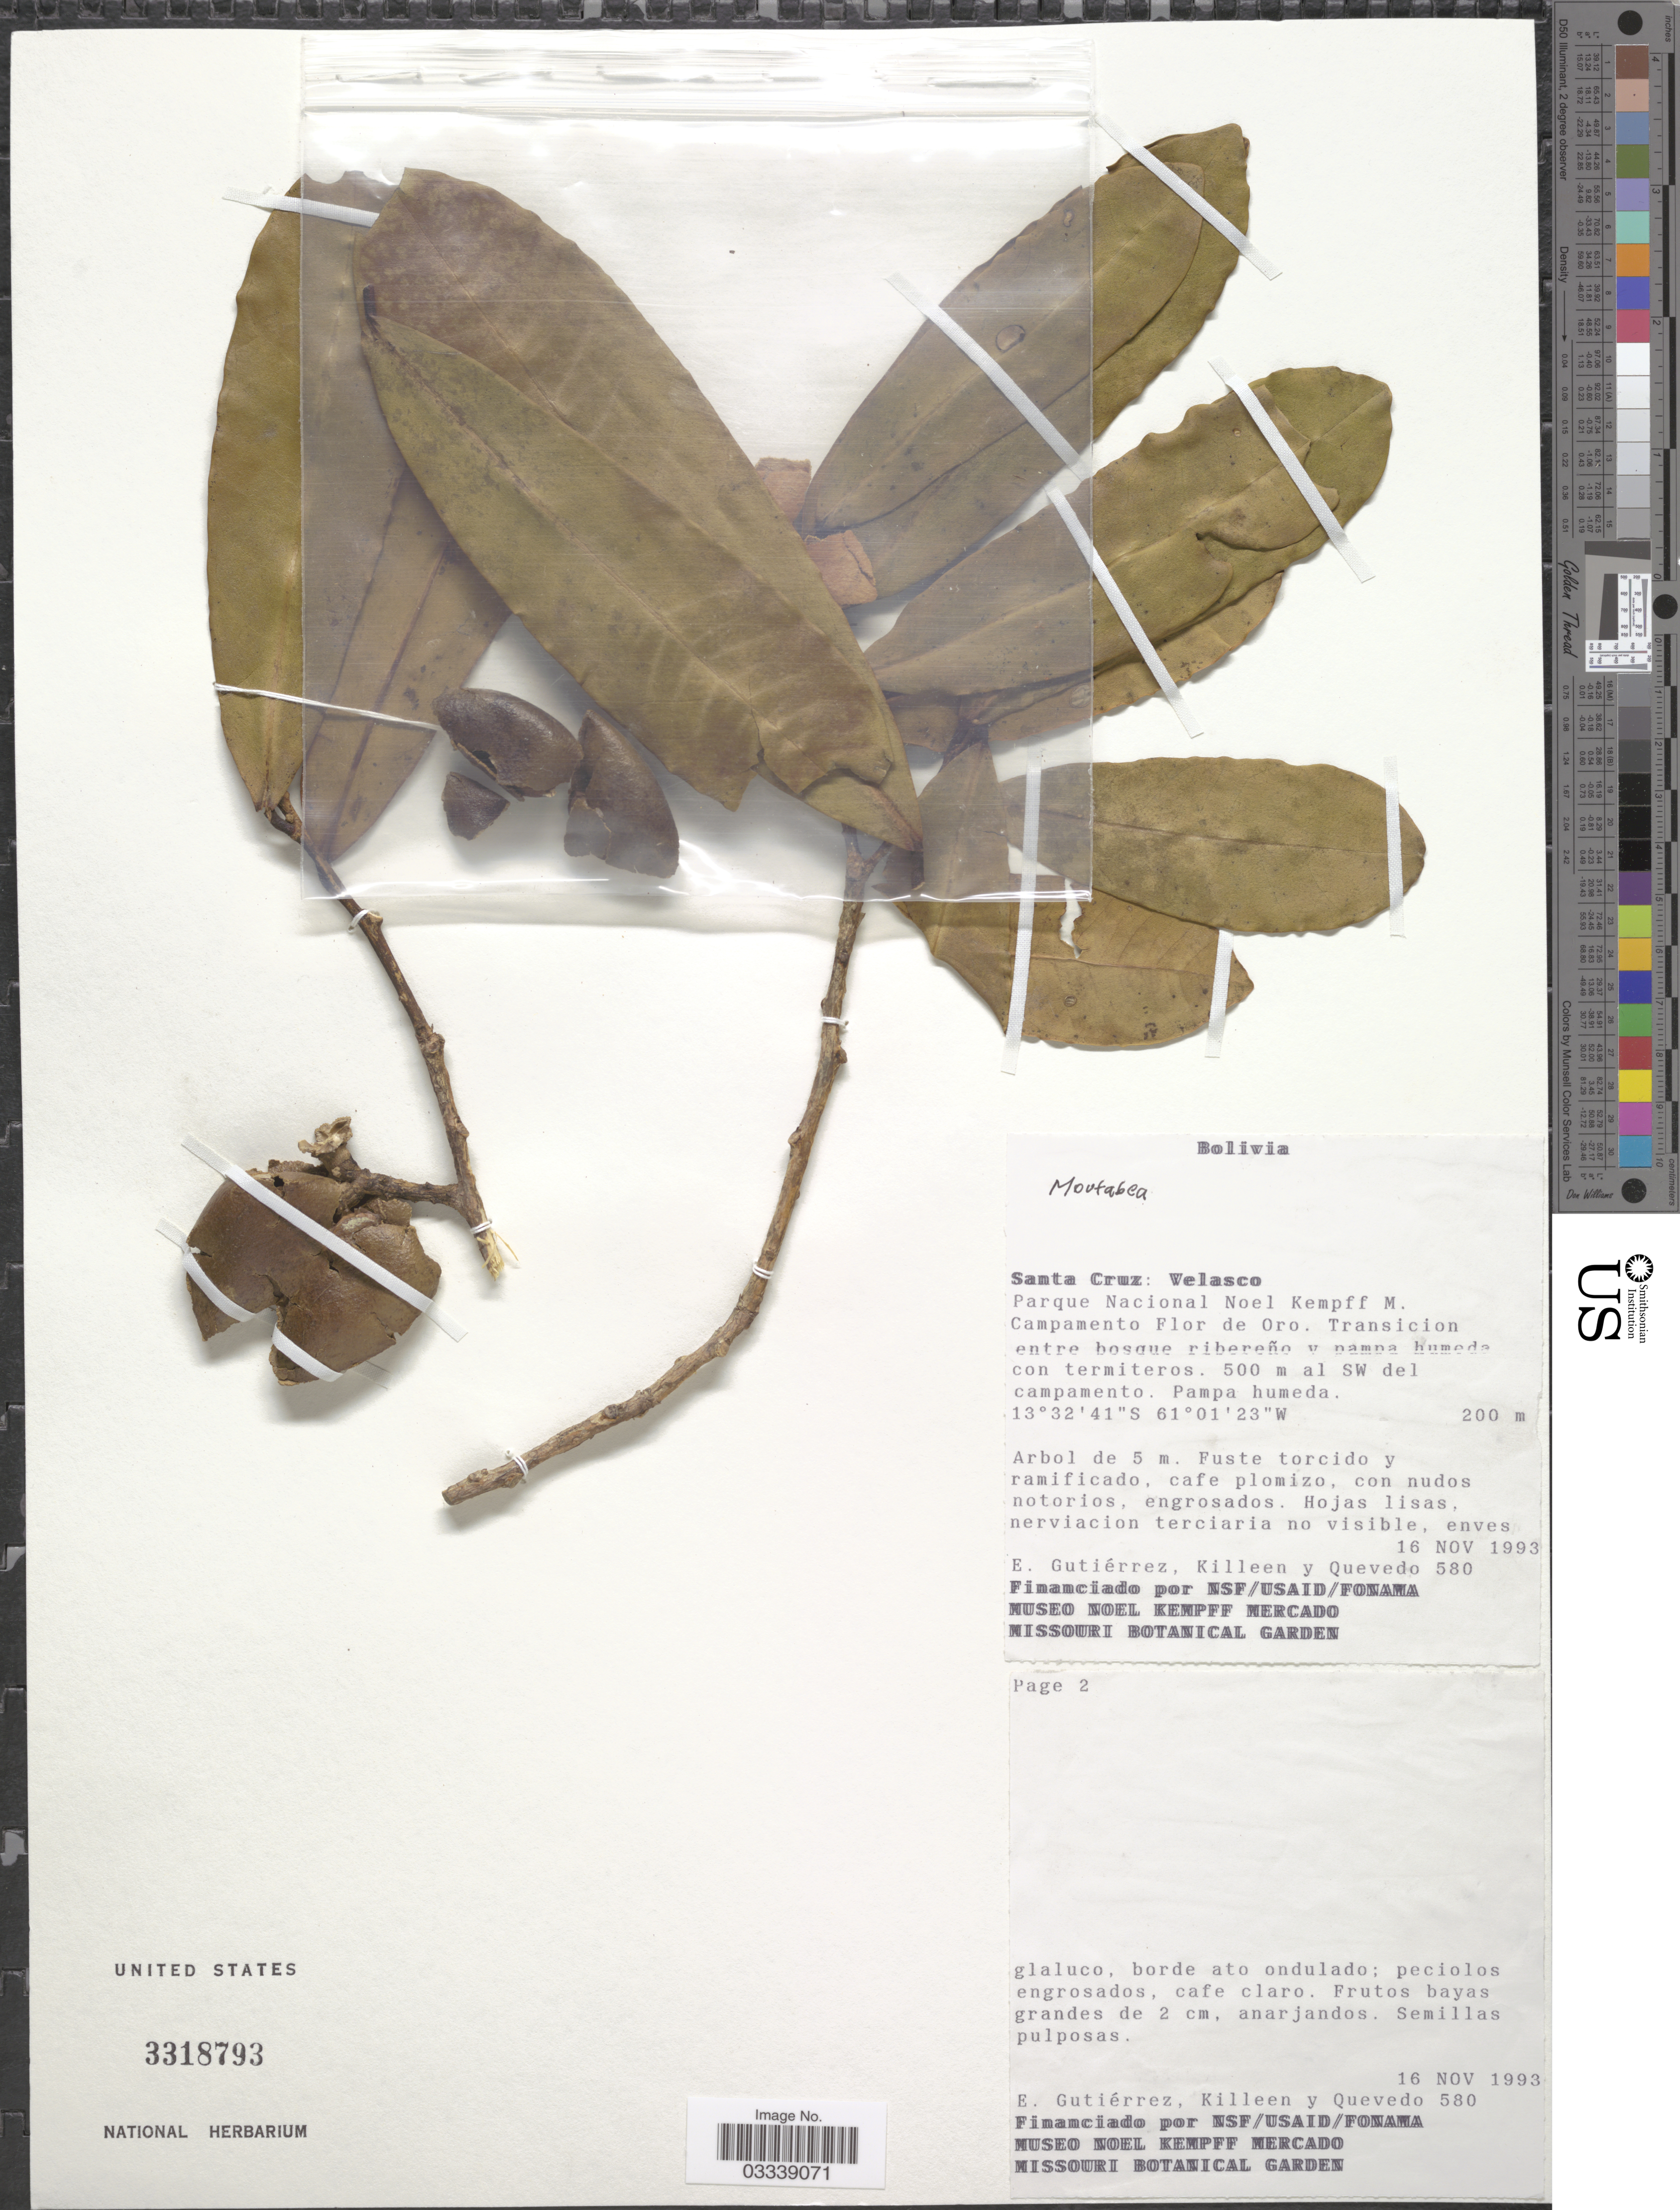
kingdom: Plantae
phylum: Tracheophyta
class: Magnoliopsida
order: Fabales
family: Polygalaceae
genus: Moutabea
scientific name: Moutabea sp.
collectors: E. Gutiérrez, Killeen, -- & -- Quevedo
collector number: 580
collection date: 1993-11-16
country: Bolivia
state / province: Santa Cruz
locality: Velasco. Parque Nacional Noel Kempff M. Campamento Flor de Oro. Transicion entre bosque ribereño y pampa humeda con termiteros. 500 m al SW del campamento. Pampa humeda.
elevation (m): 200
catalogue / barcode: US 3318793